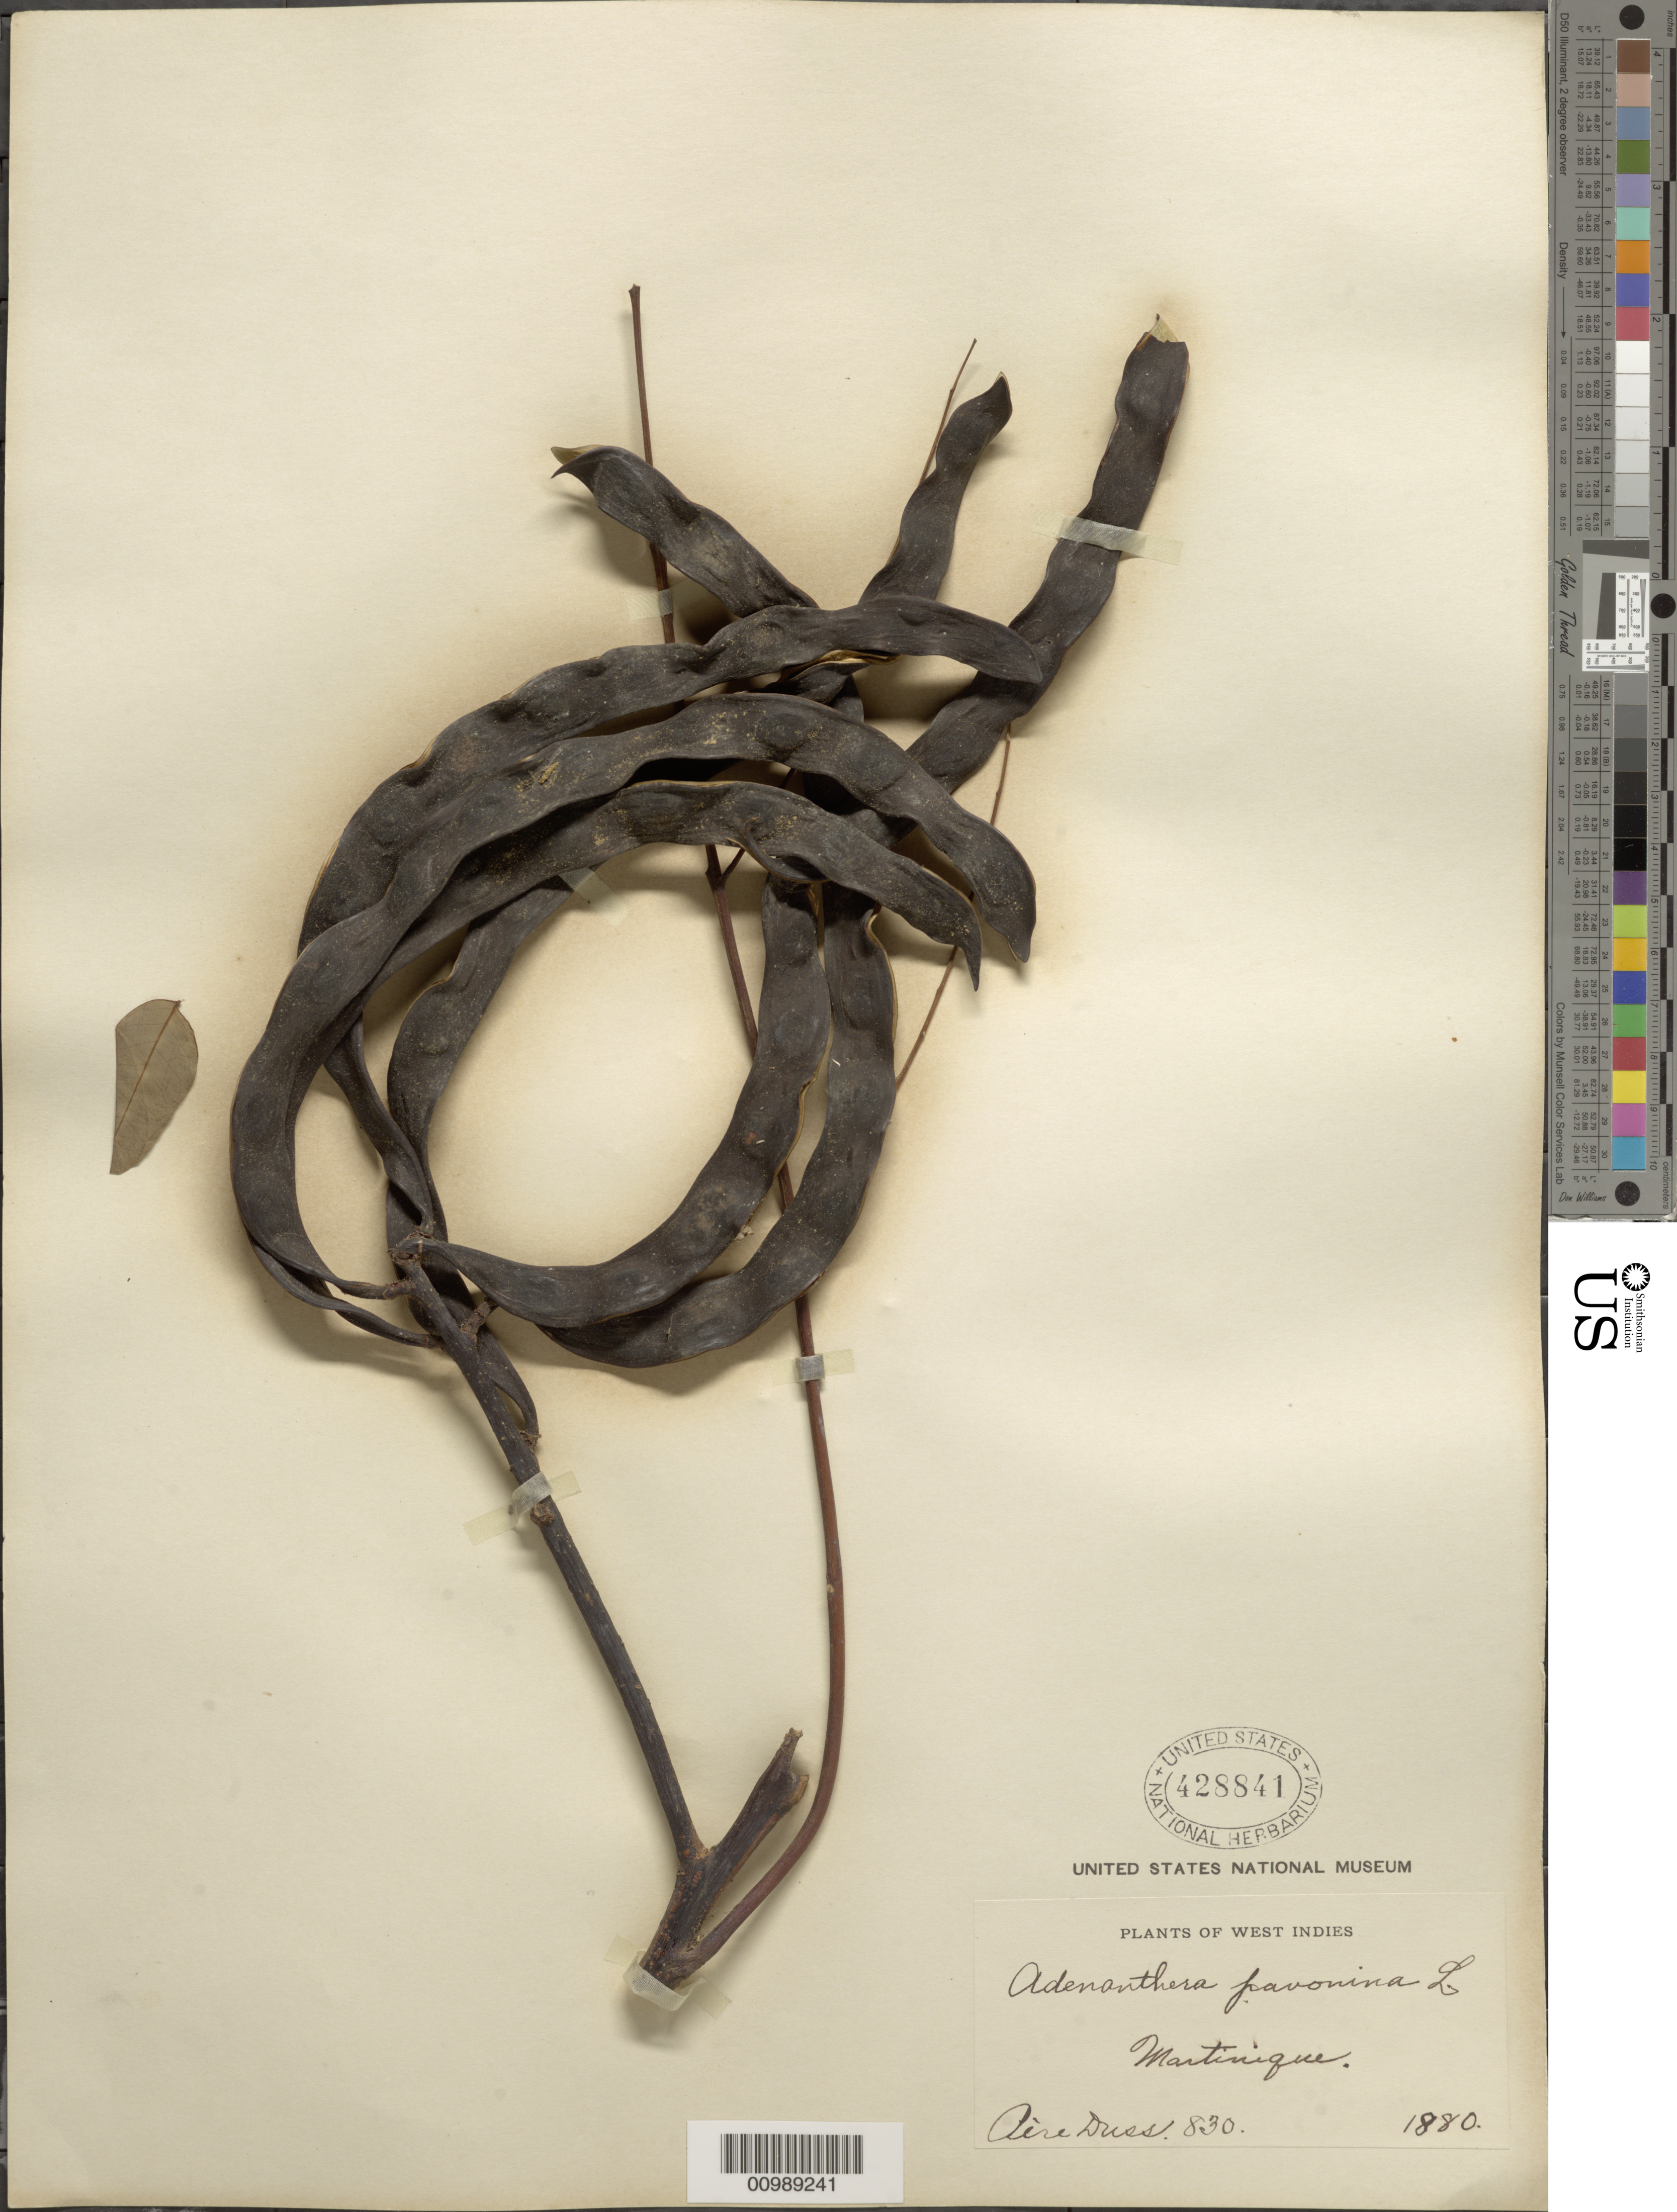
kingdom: Plantae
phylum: Tracheophyta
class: Magnoliopsida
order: Fabales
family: Fabaceae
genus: Adenanthera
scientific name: Adenanthera pavonina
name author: L.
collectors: Père Duss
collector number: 830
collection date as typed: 1880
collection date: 1880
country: Martinique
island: Martinique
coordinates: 0 N, 0 E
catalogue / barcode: US 428841